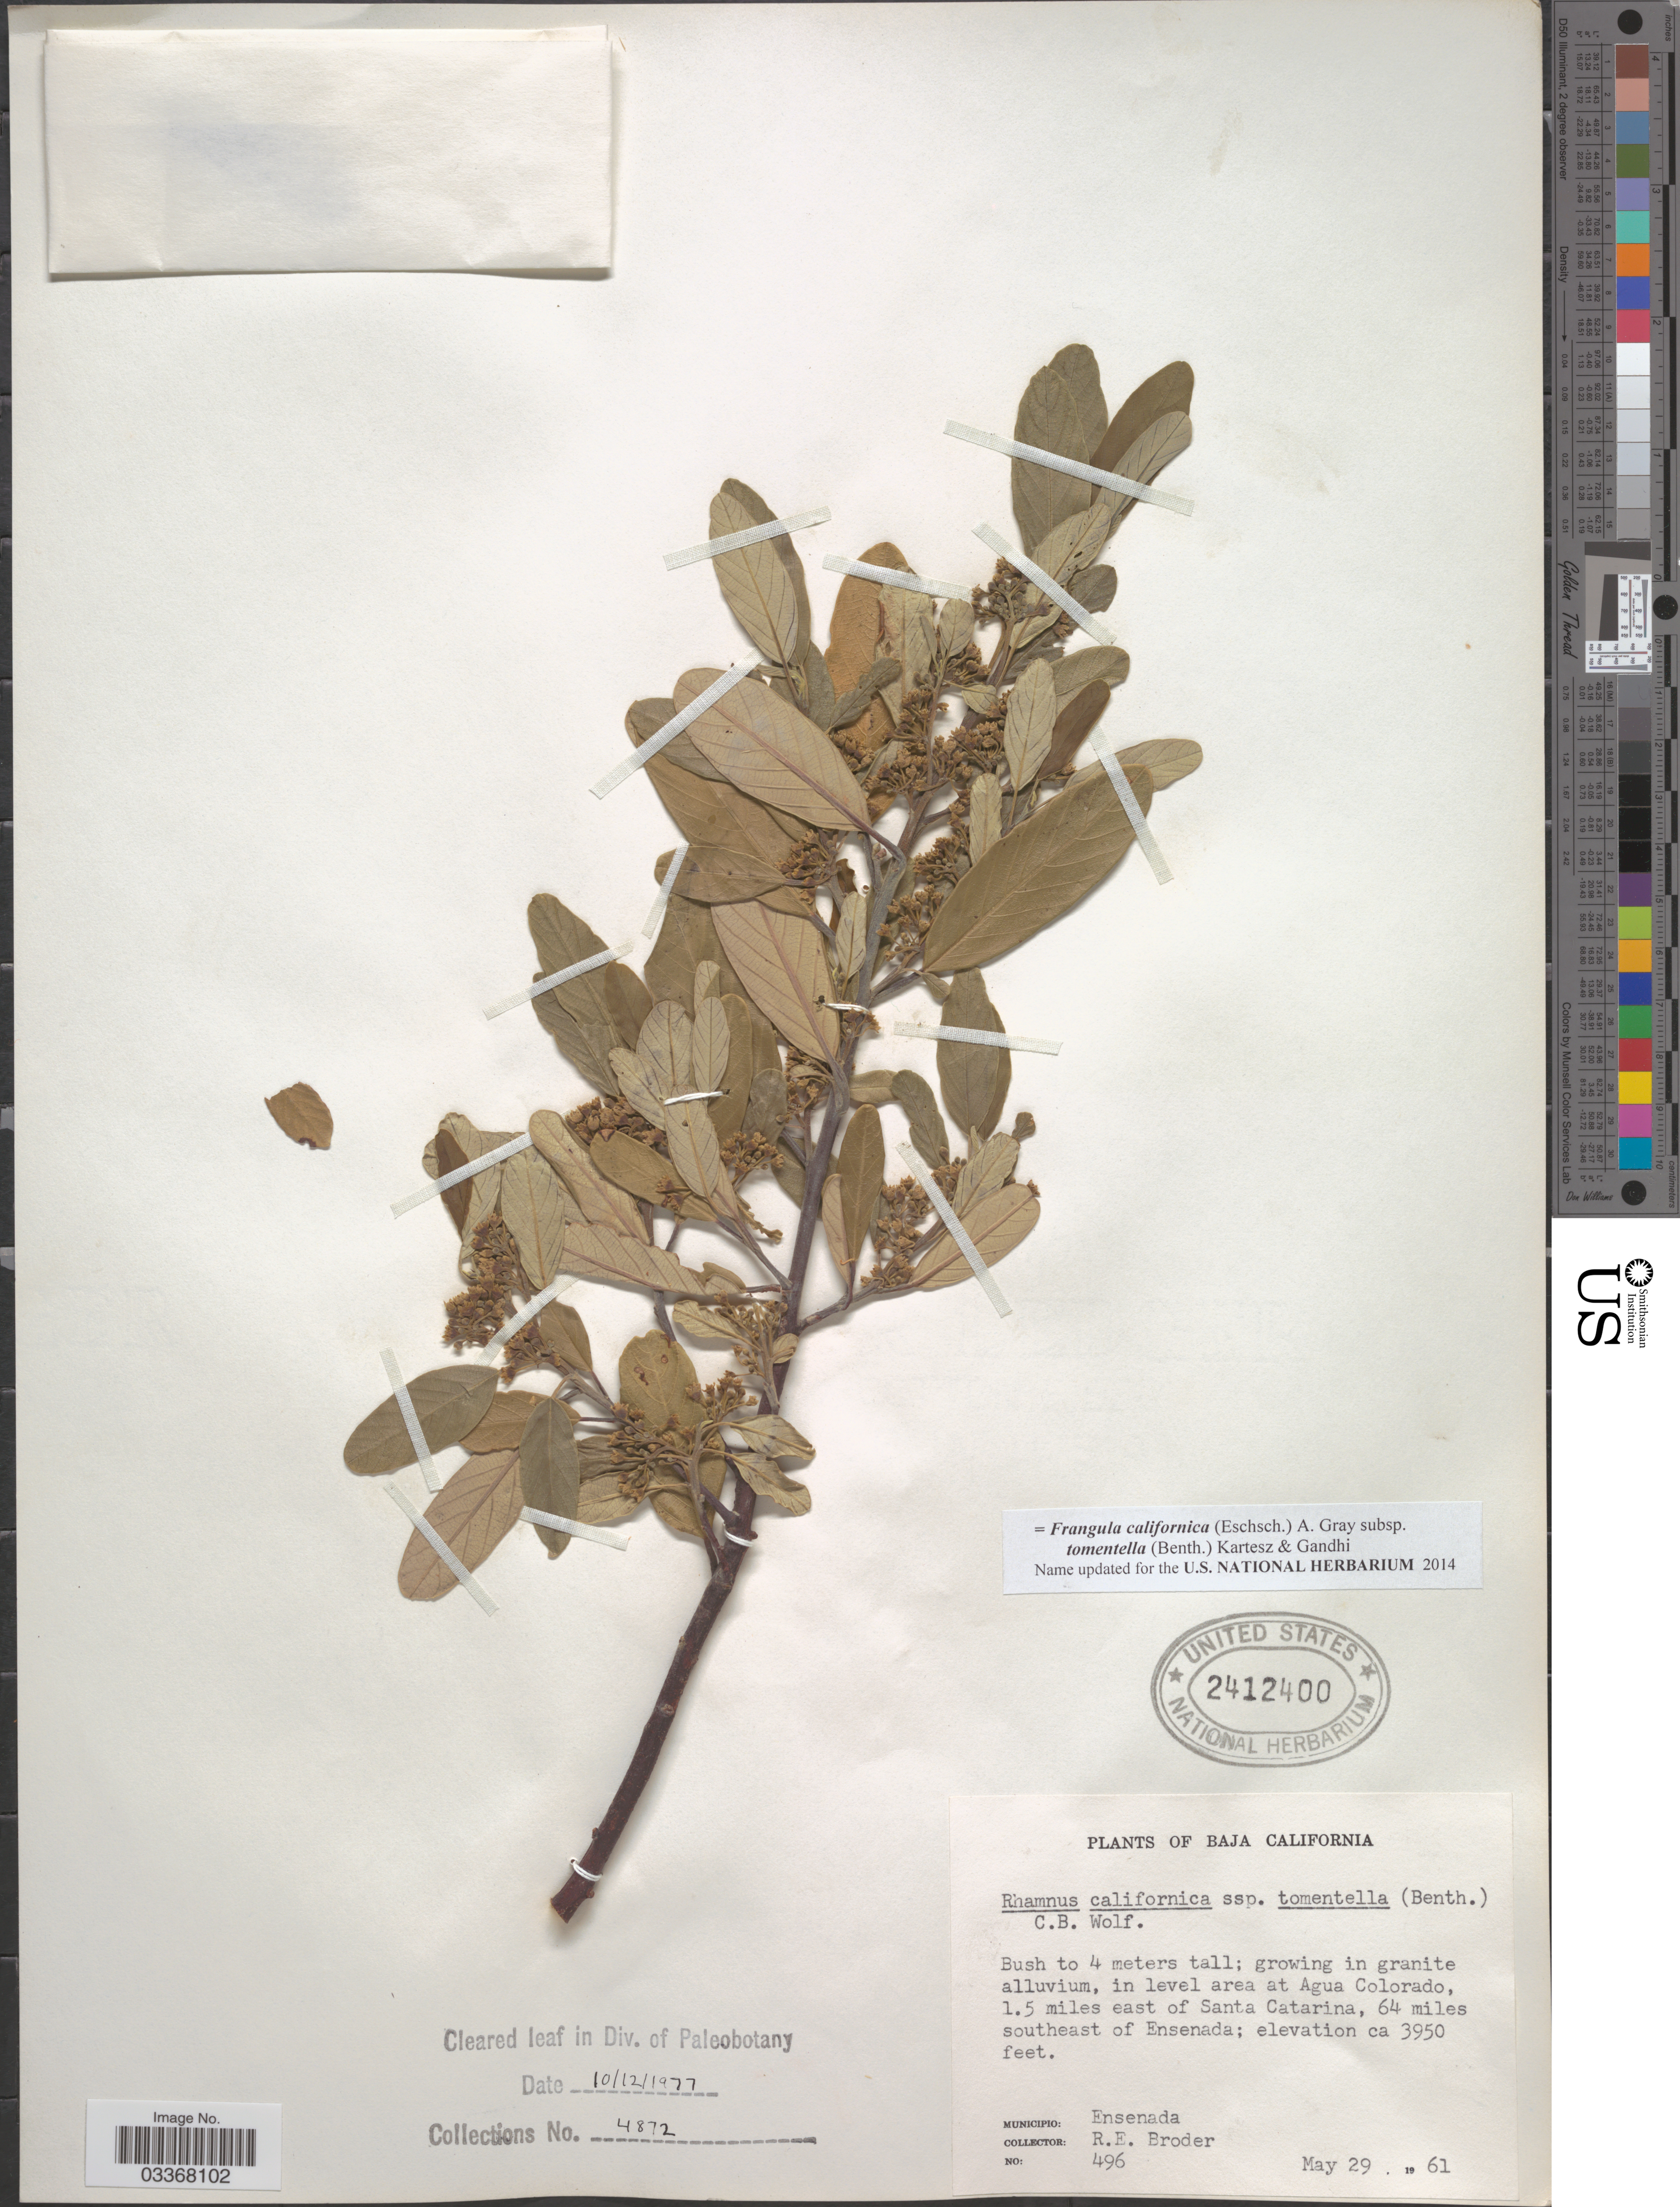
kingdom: Plantae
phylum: Tracheophyta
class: Magnoliopsida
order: Rosales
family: Rhamnaceae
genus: Frangula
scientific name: Frangula californica subsp. tomentella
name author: (Benth.) Kartesz & Gandhi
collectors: R. Broder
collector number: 496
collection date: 1961-05-29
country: Mexico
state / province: Baja California Norte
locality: In level area at Agua Colorado, 1.5 miles east of Santa Catarina, 64 miles southeast of Ensenada, Municipio: Ensenada.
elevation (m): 1204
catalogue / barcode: US 2412400